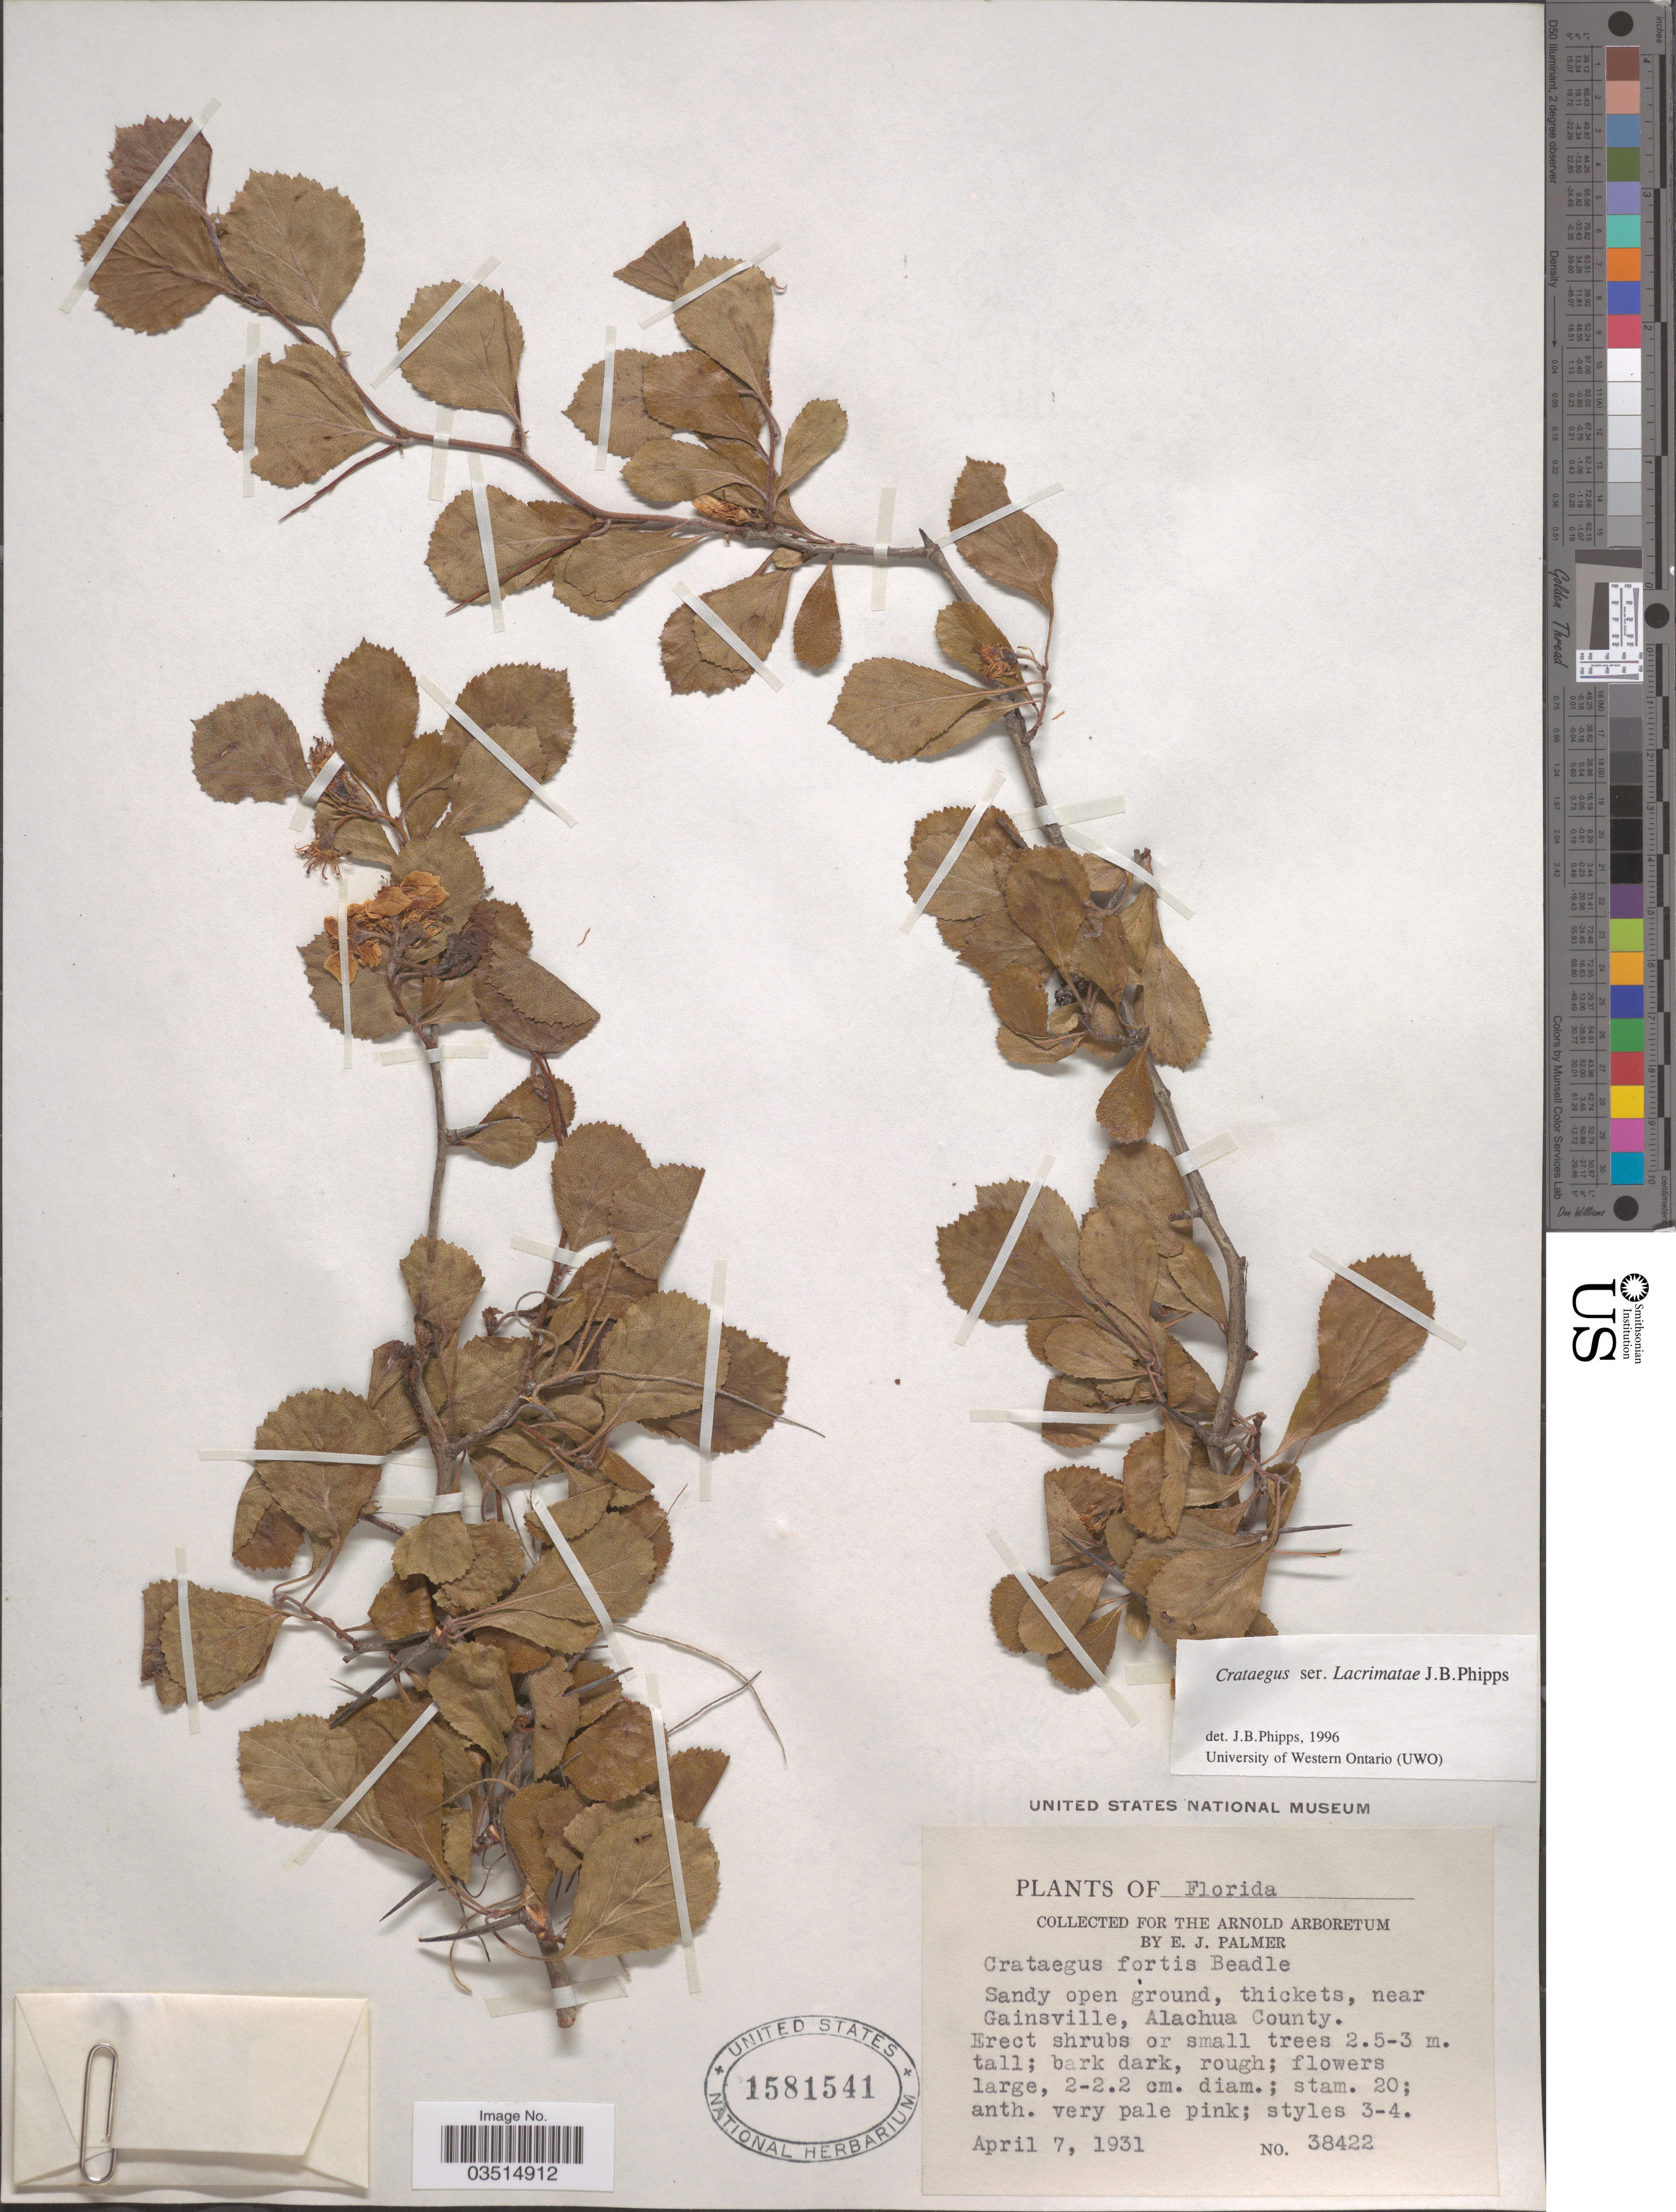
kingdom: Plantae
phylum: Tracheophyta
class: Magnoliopsida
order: Rosales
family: Rosaceae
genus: Crataegus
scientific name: Crataegus fortis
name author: Beadle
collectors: E. J. Palmer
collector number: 38422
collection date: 1931-04-07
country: United States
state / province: Florida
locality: Near Gainsville, Alachua County.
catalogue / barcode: US 1581541